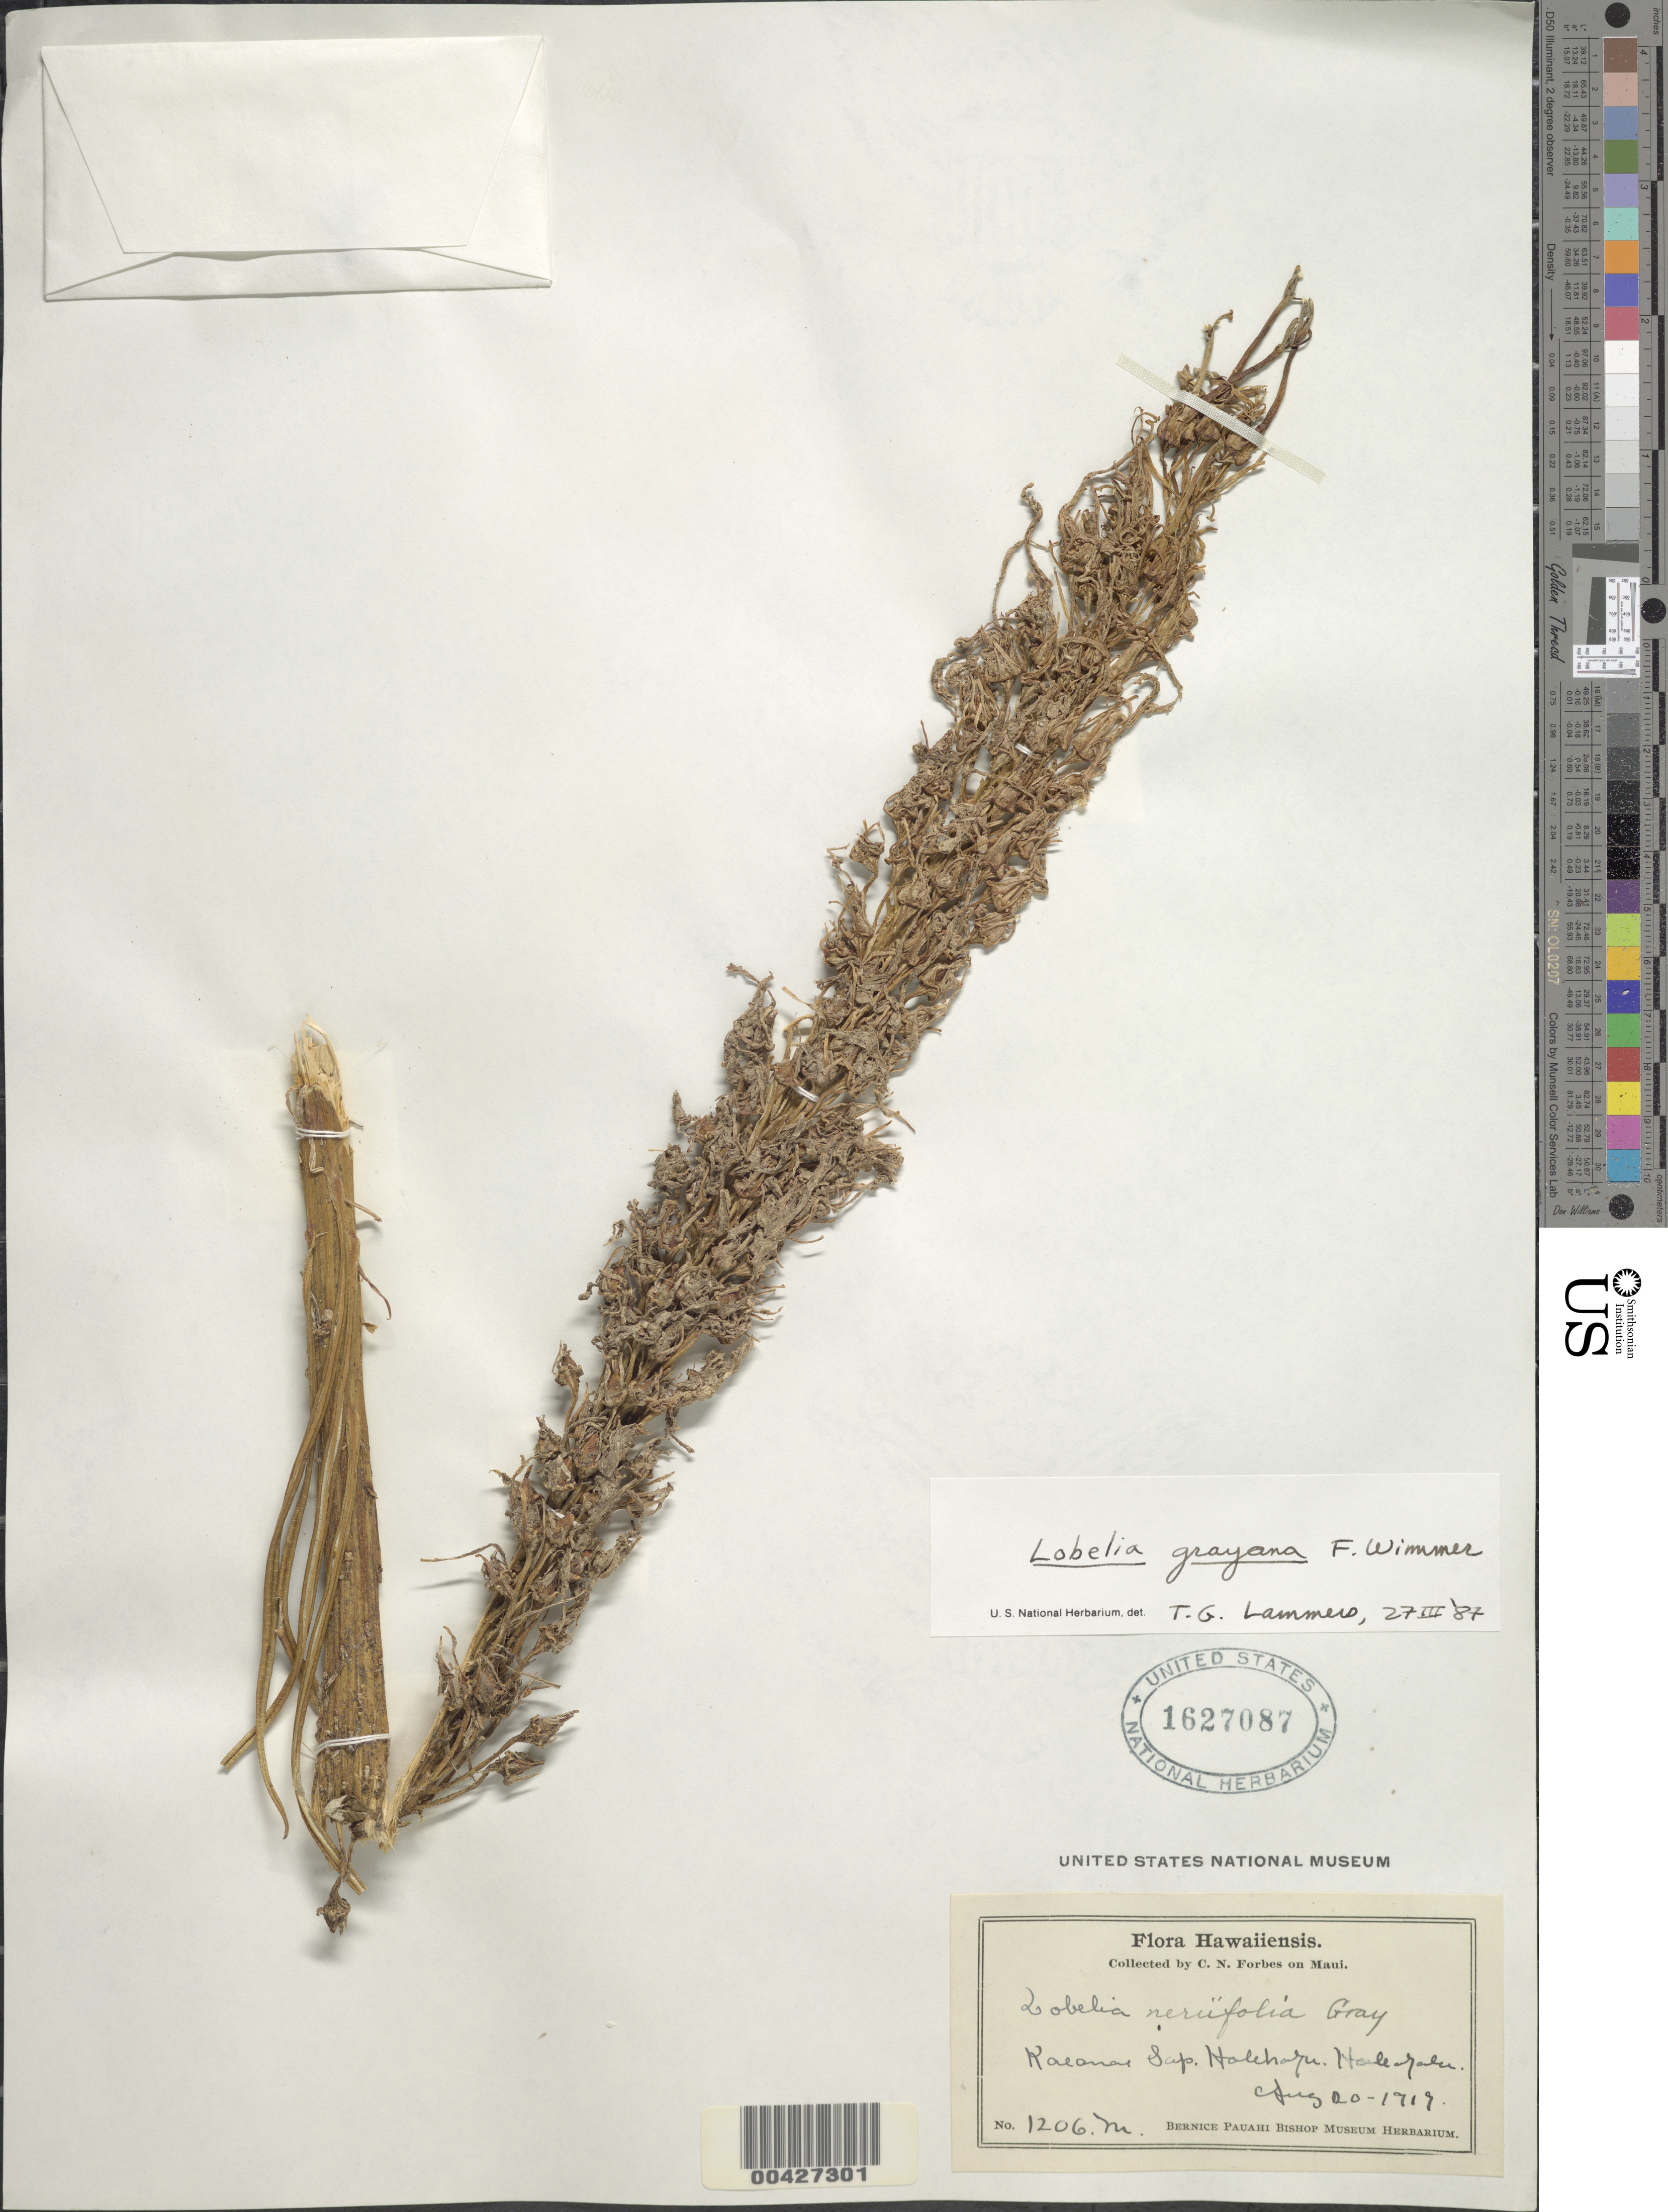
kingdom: Plantae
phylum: Tracheophyta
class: Magnoliopsida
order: Asterales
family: Campanulaceae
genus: Lobelia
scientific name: Lobelia grayana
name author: E. Wimm.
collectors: C. N. Forbes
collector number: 1206.M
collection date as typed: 20 Aug 1919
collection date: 1919-08-20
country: United States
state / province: Hawaii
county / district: Maui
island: Maui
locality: Kaeanae Sap., Halehaku, Haleakala.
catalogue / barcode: US 1627087